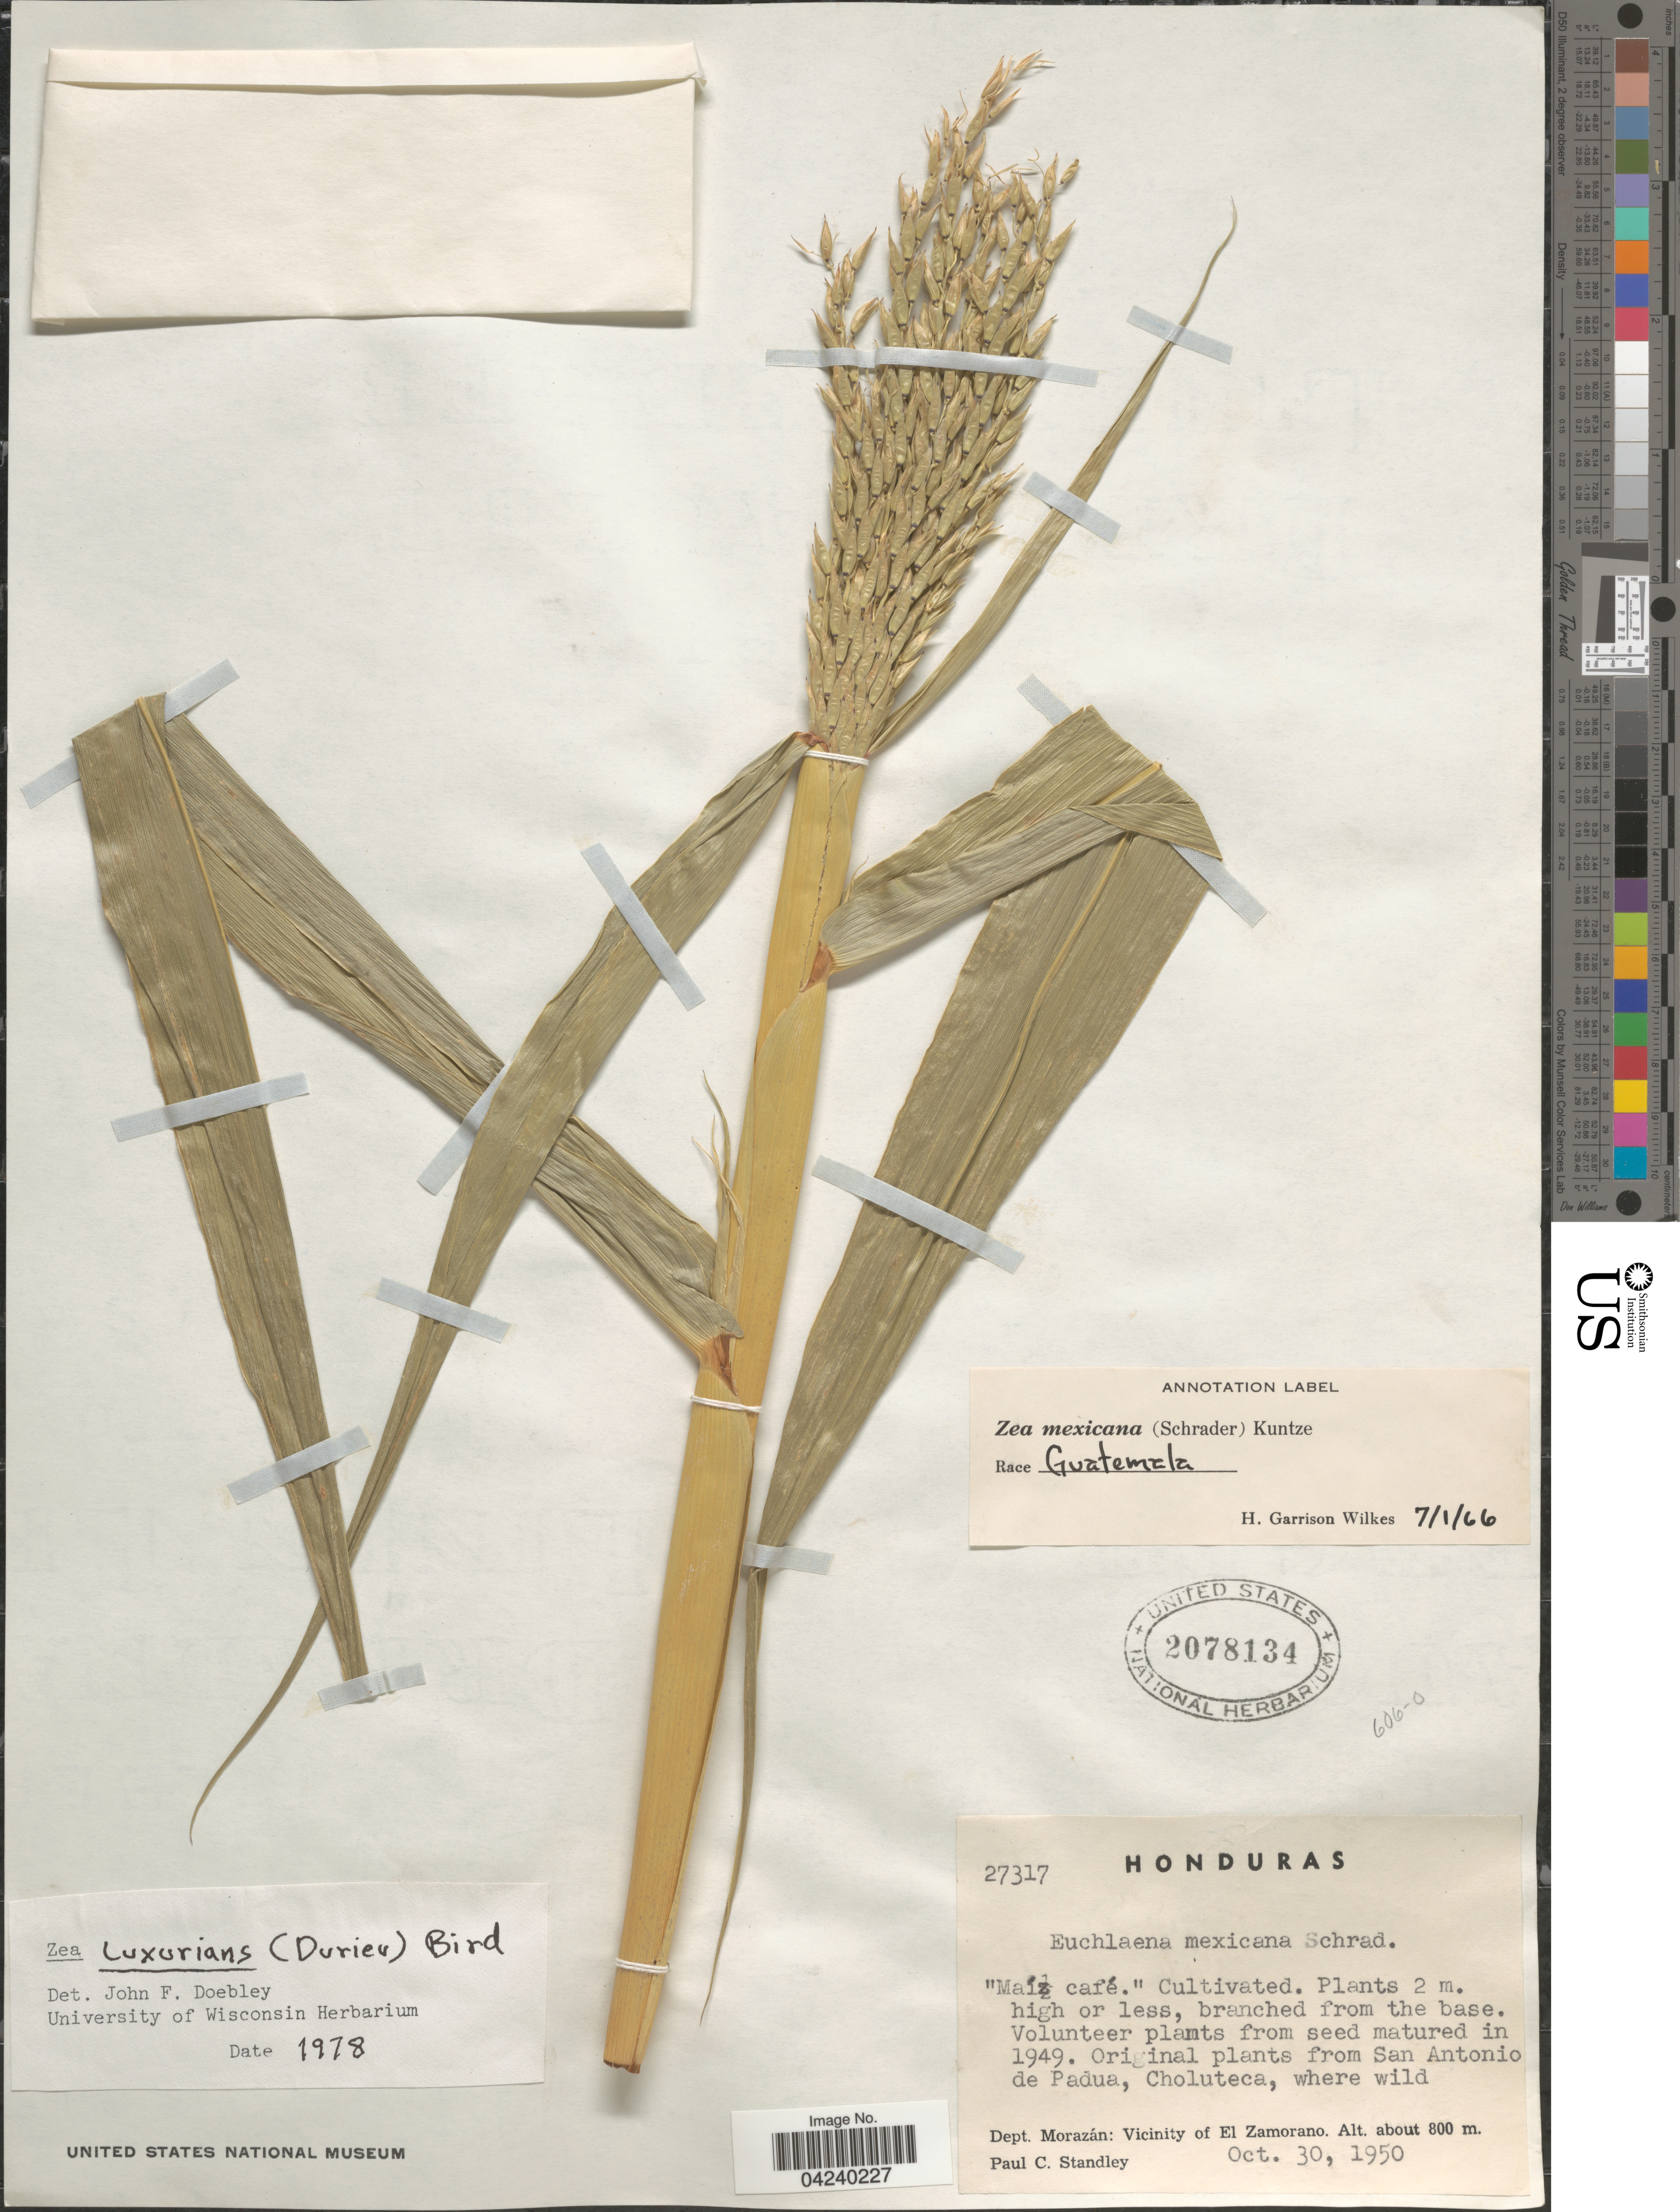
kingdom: Plantae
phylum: Tracheophyta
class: Liliopsida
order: Poales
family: Poaceae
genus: Zea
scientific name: Zea luxurians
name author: (Durieu & Asch.) R.M. Bird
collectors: P. C. Standley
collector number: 27317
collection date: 1950-10-30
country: Honduras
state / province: Fco. Morazán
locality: Dept. Morazán: Vicinity of El Zamorano.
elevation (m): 800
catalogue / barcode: US 2078134